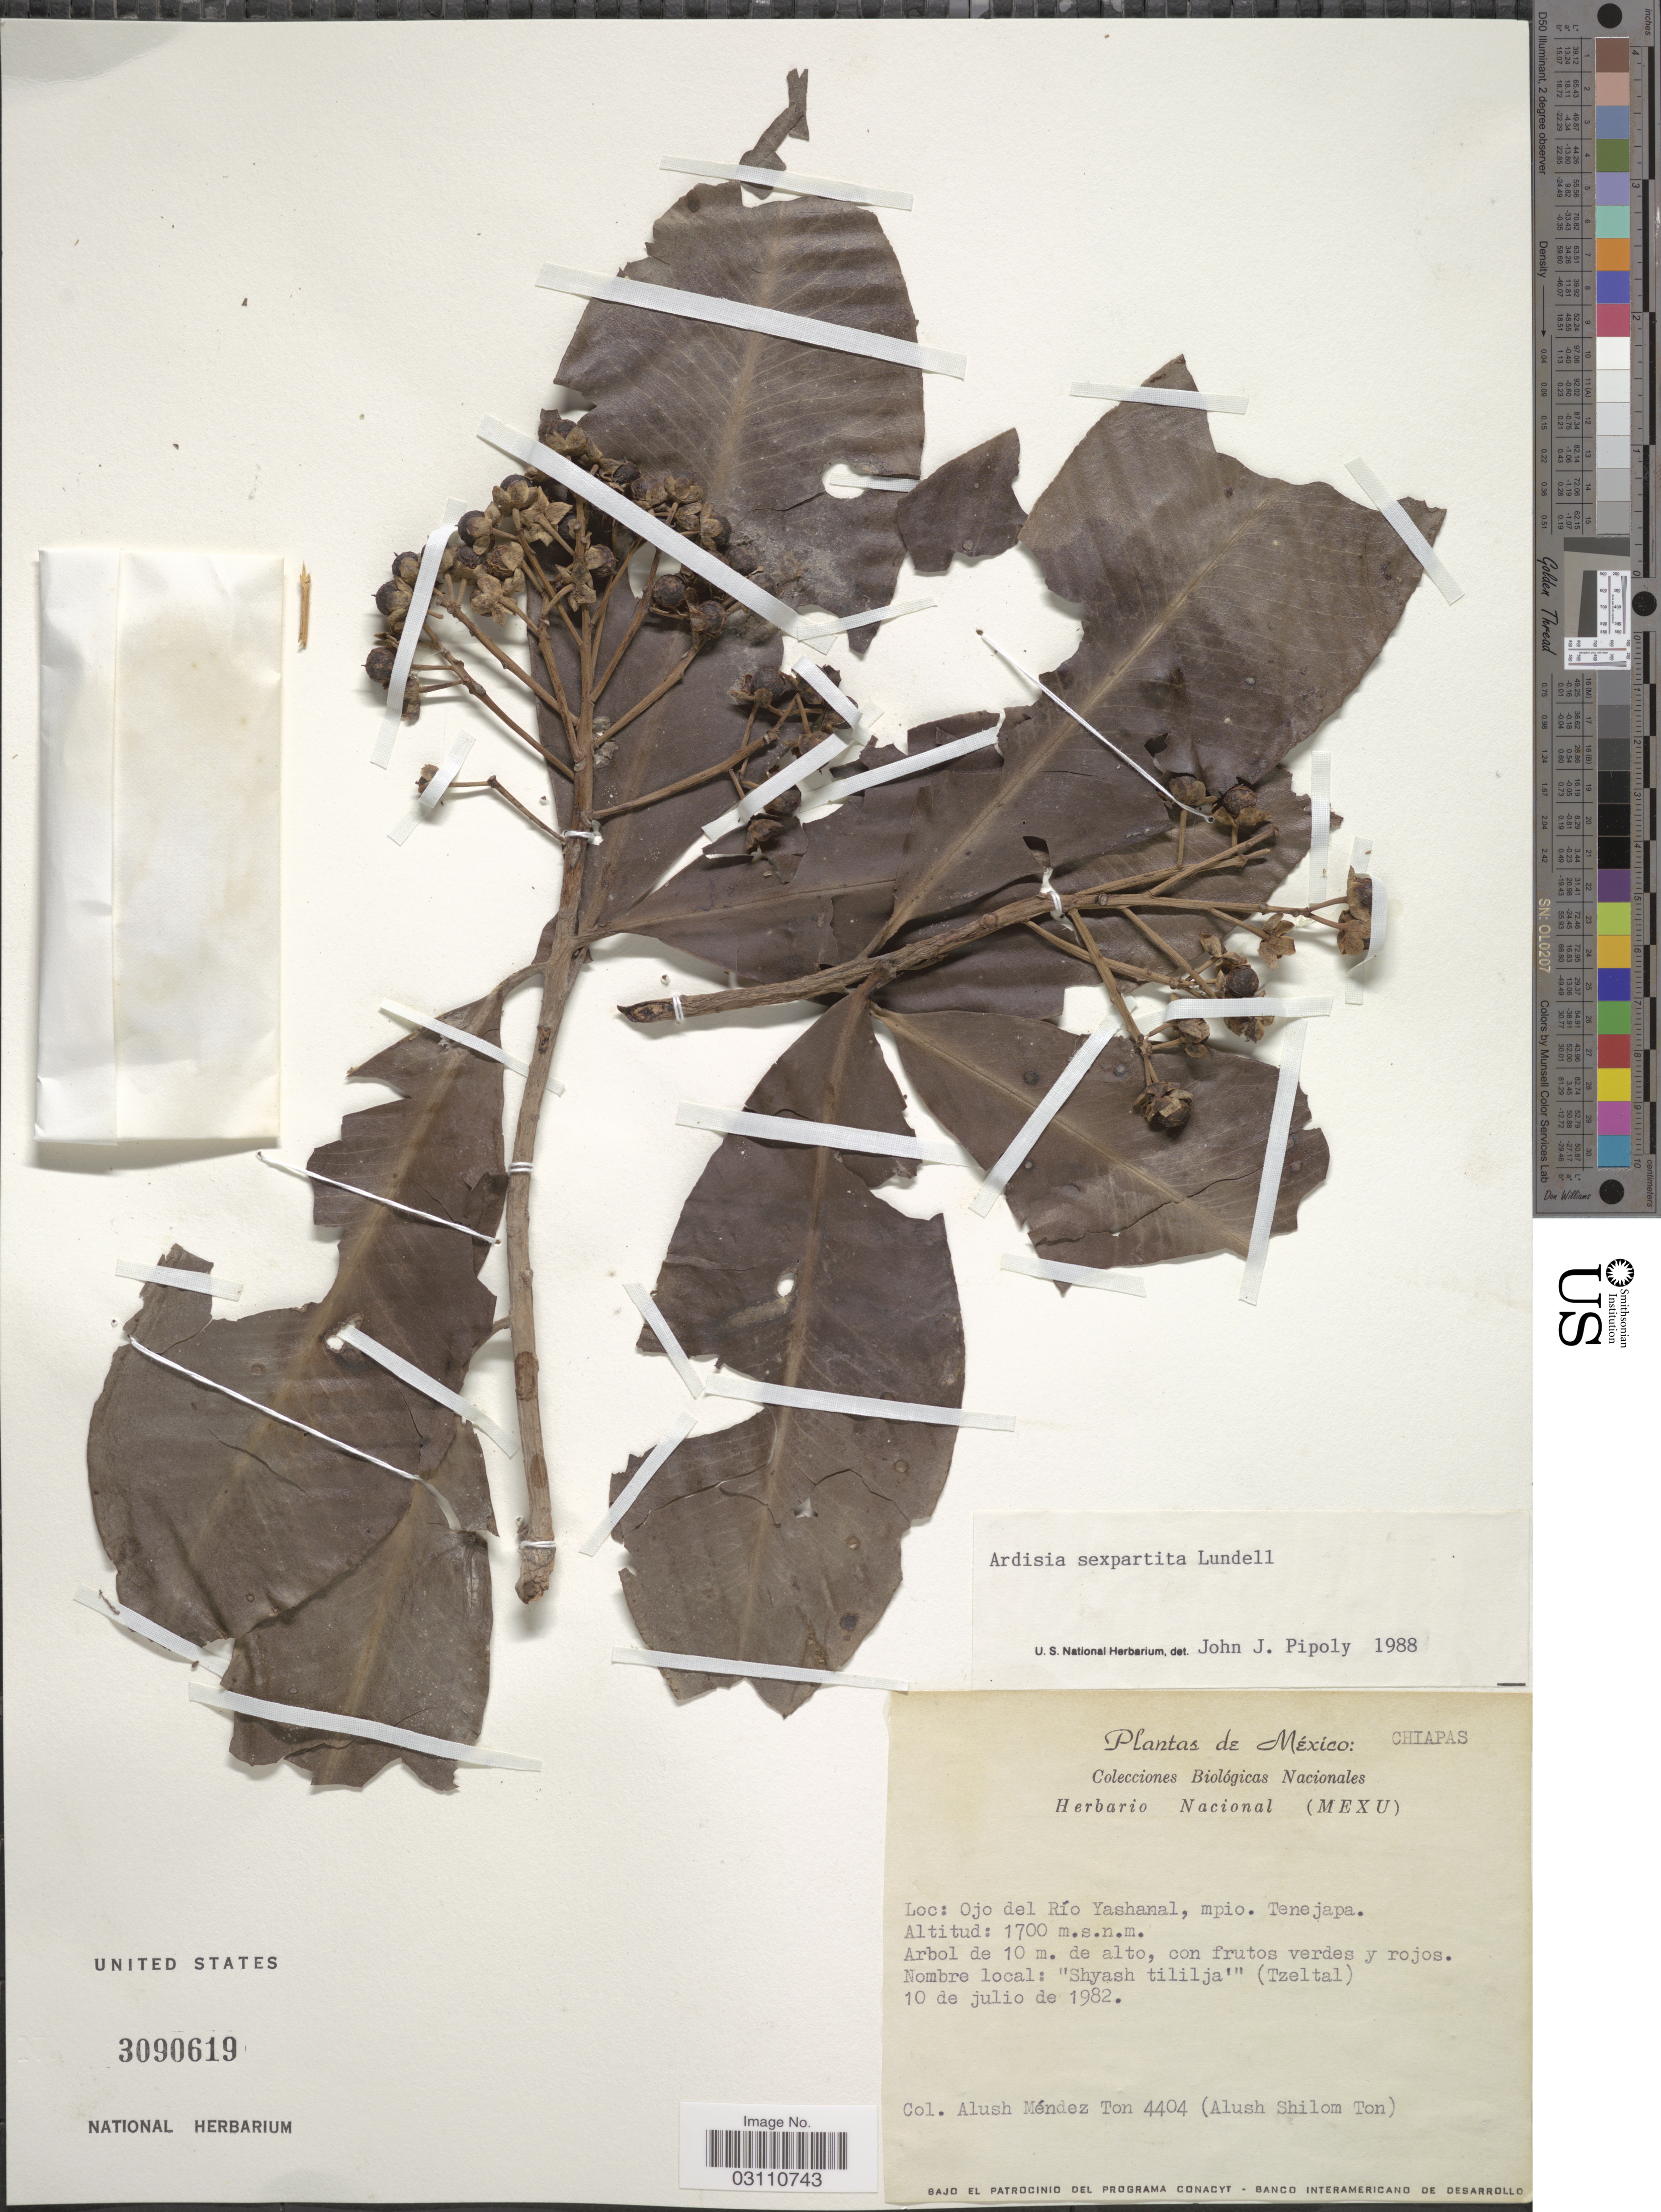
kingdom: Plantae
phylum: Tracheophyta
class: Magnoliopsida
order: Ericales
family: Primulaceae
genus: Ardisia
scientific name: Ardisia sexpartita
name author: Lundell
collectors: A. M. Ton & A. S. Ton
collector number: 4404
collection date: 1982-07-10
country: Mexico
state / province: Chiapas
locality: Ojo del Río Yashanal, mpio. Tenejapa.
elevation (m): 1700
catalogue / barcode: US 3090619